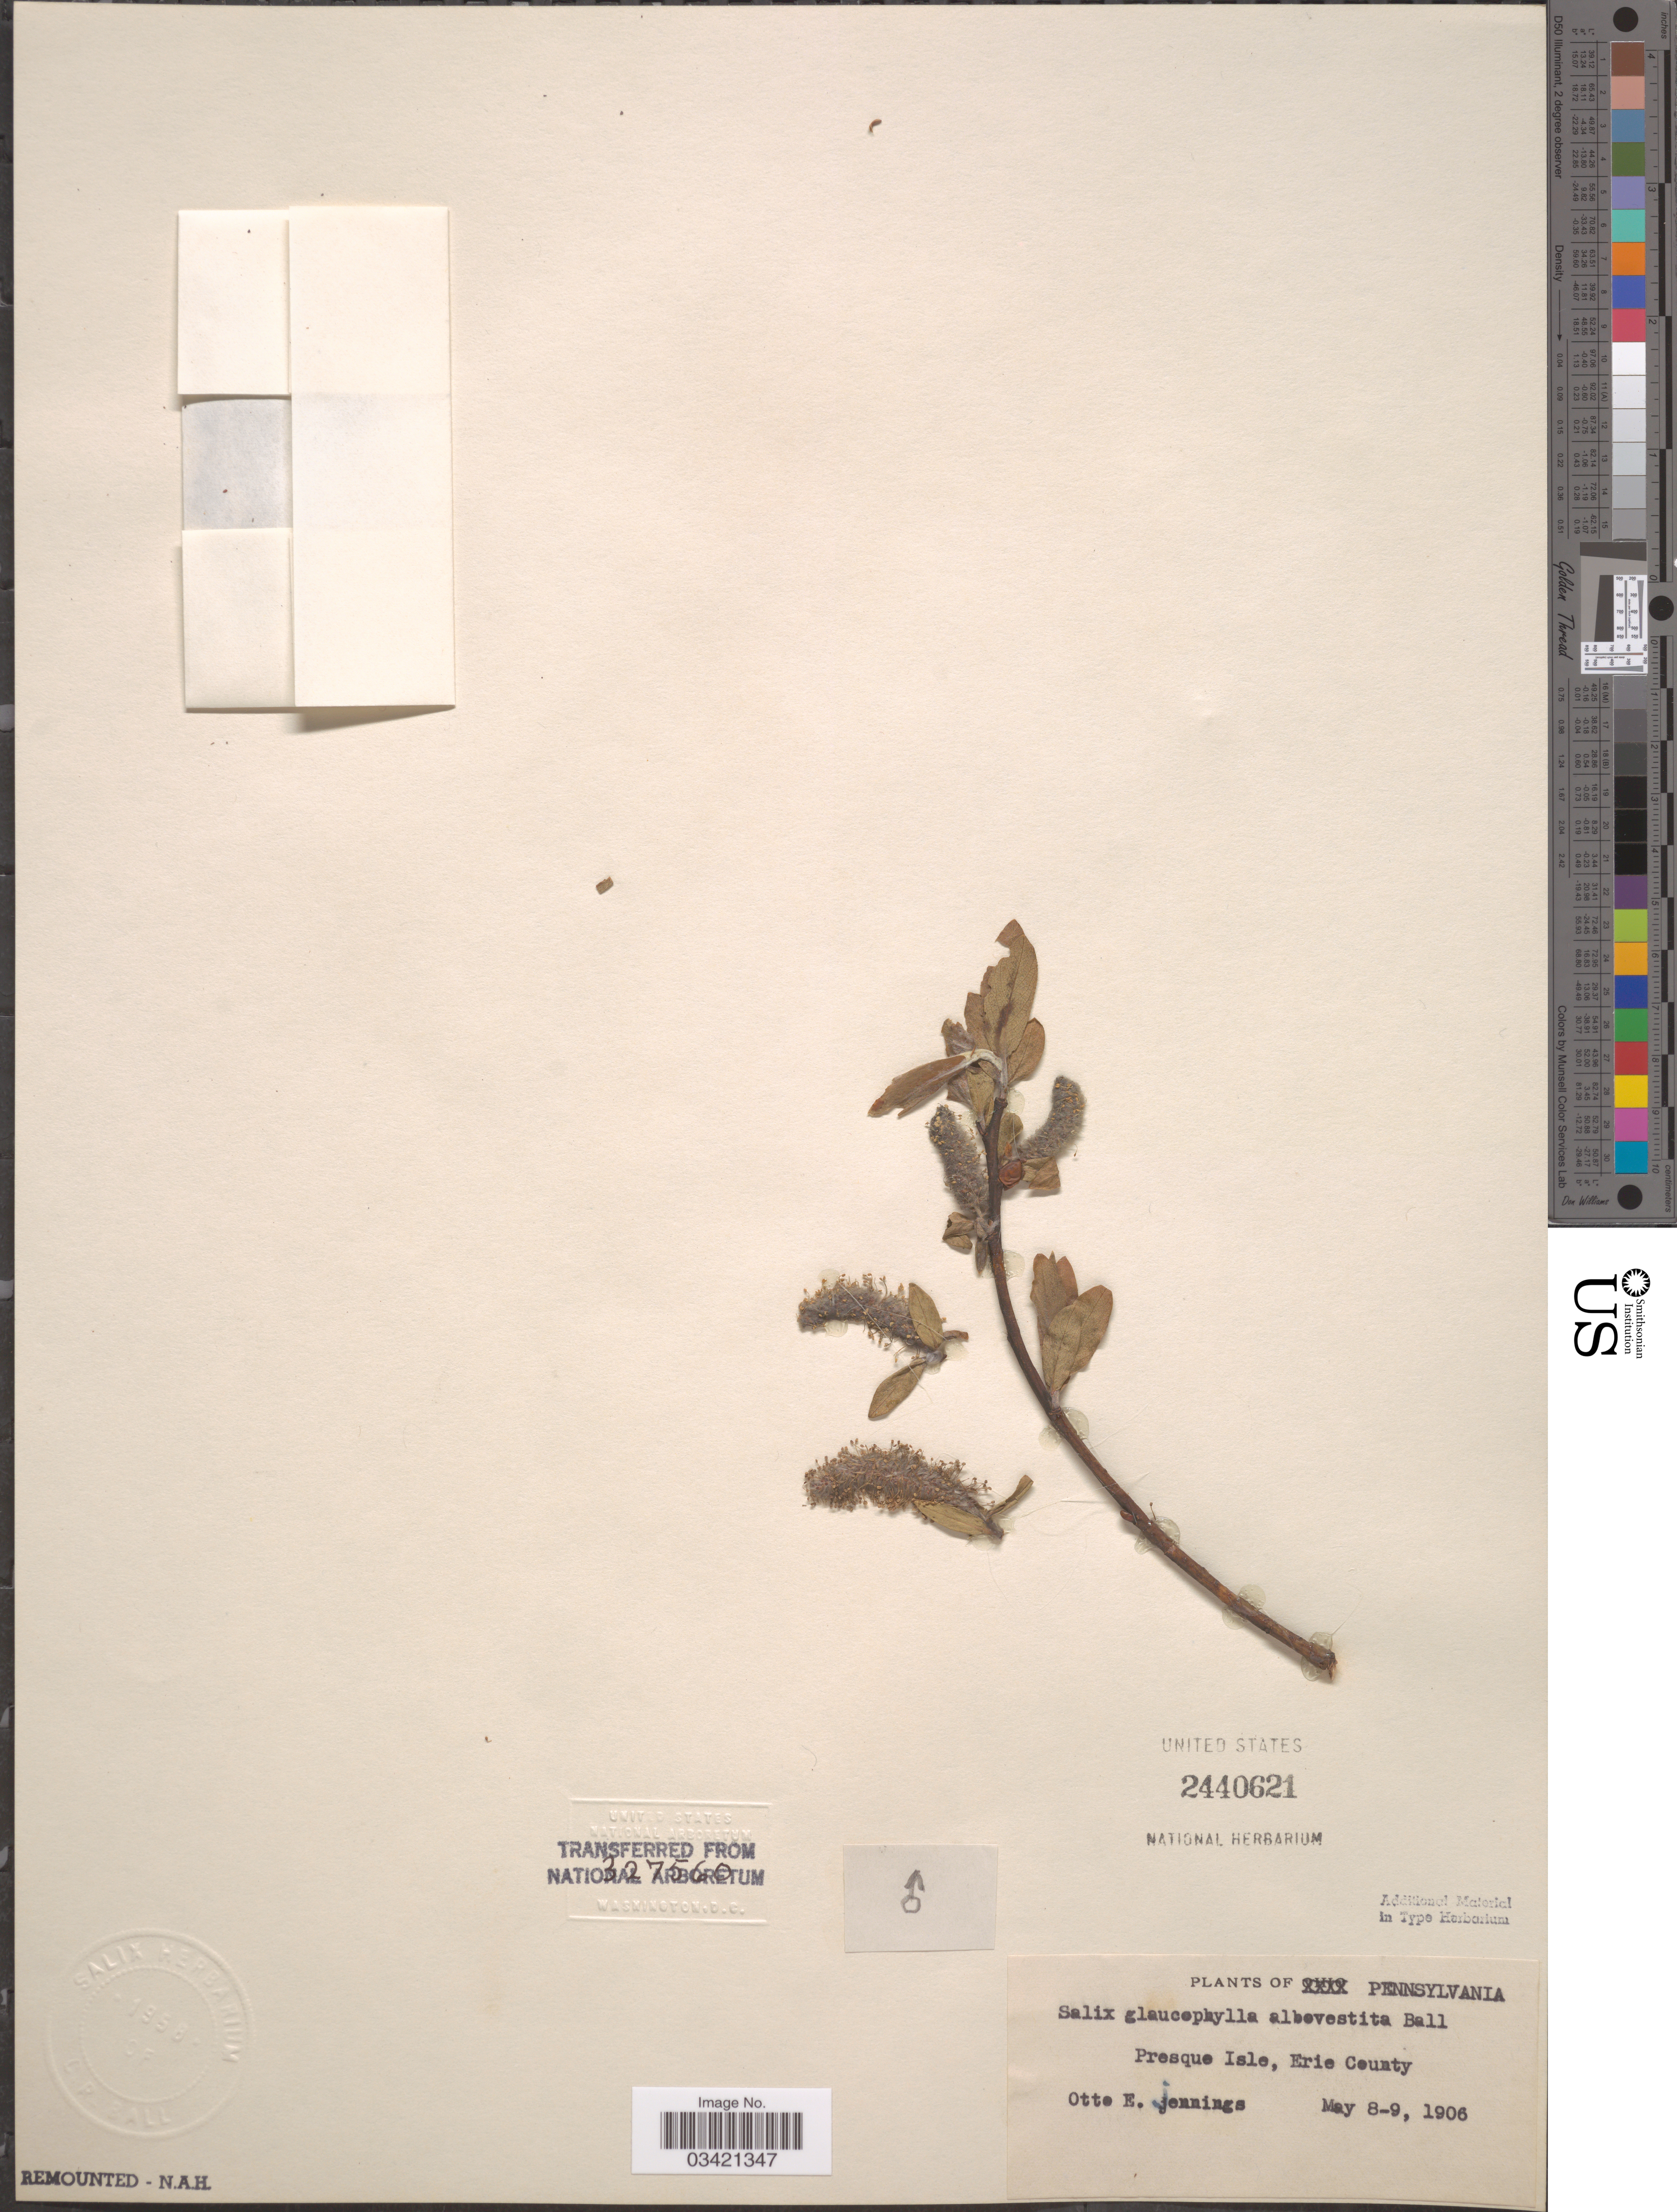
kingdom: Plantae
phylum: Tracheophyta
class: Magnoliopsida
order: Malpighiales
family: Salicaceae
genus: Salix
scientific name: Salix glaucophylloides var. albovestita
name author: (C.R. Ball) Fernald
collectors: O. E. Jennings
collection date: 1906-05-08/1906-05-09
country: United States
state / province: Pennsylvania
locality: Presque Isle, Erie County.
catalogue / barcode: US 2440621